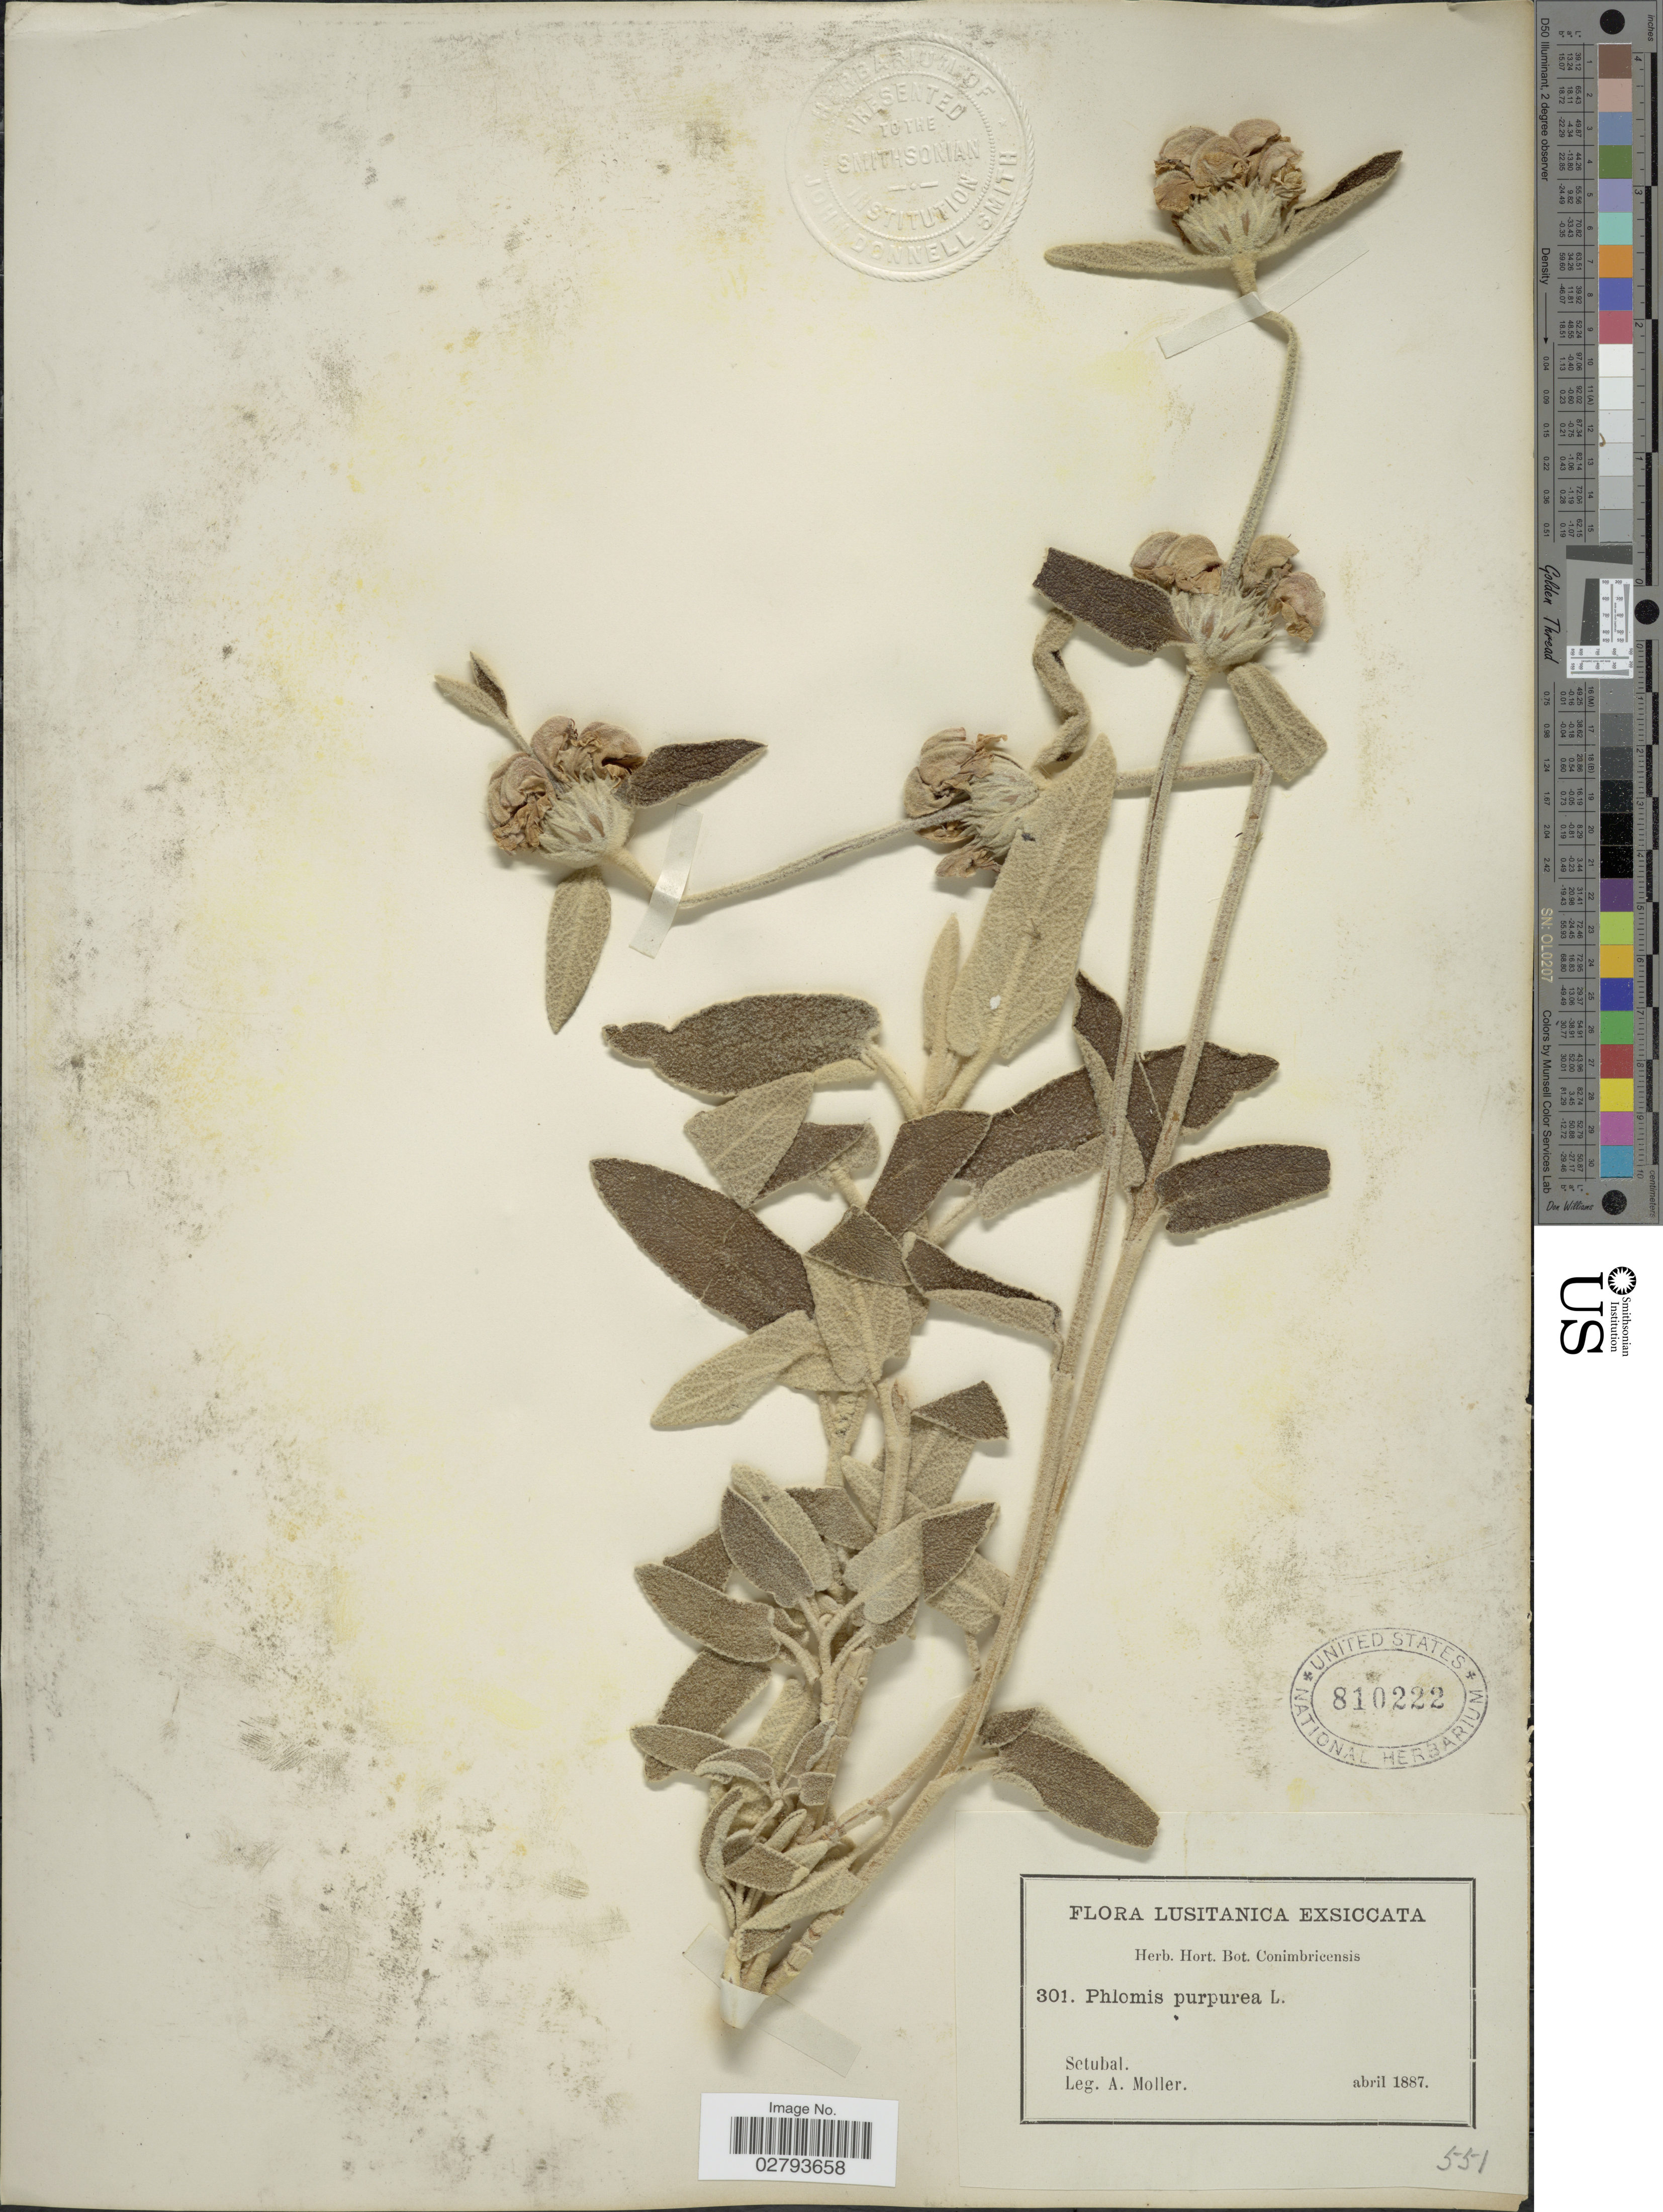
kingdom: Plantae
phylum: Tracheophyta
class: Magnoliopsida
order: Lamiales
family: Lamiaceae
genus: Phlomis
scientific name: Phlomis purpurea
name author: L.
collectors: A. Moller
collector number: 301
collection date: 1887-04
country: Portugal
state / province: Setubal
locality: Lusitanica.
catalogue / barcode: US 810222